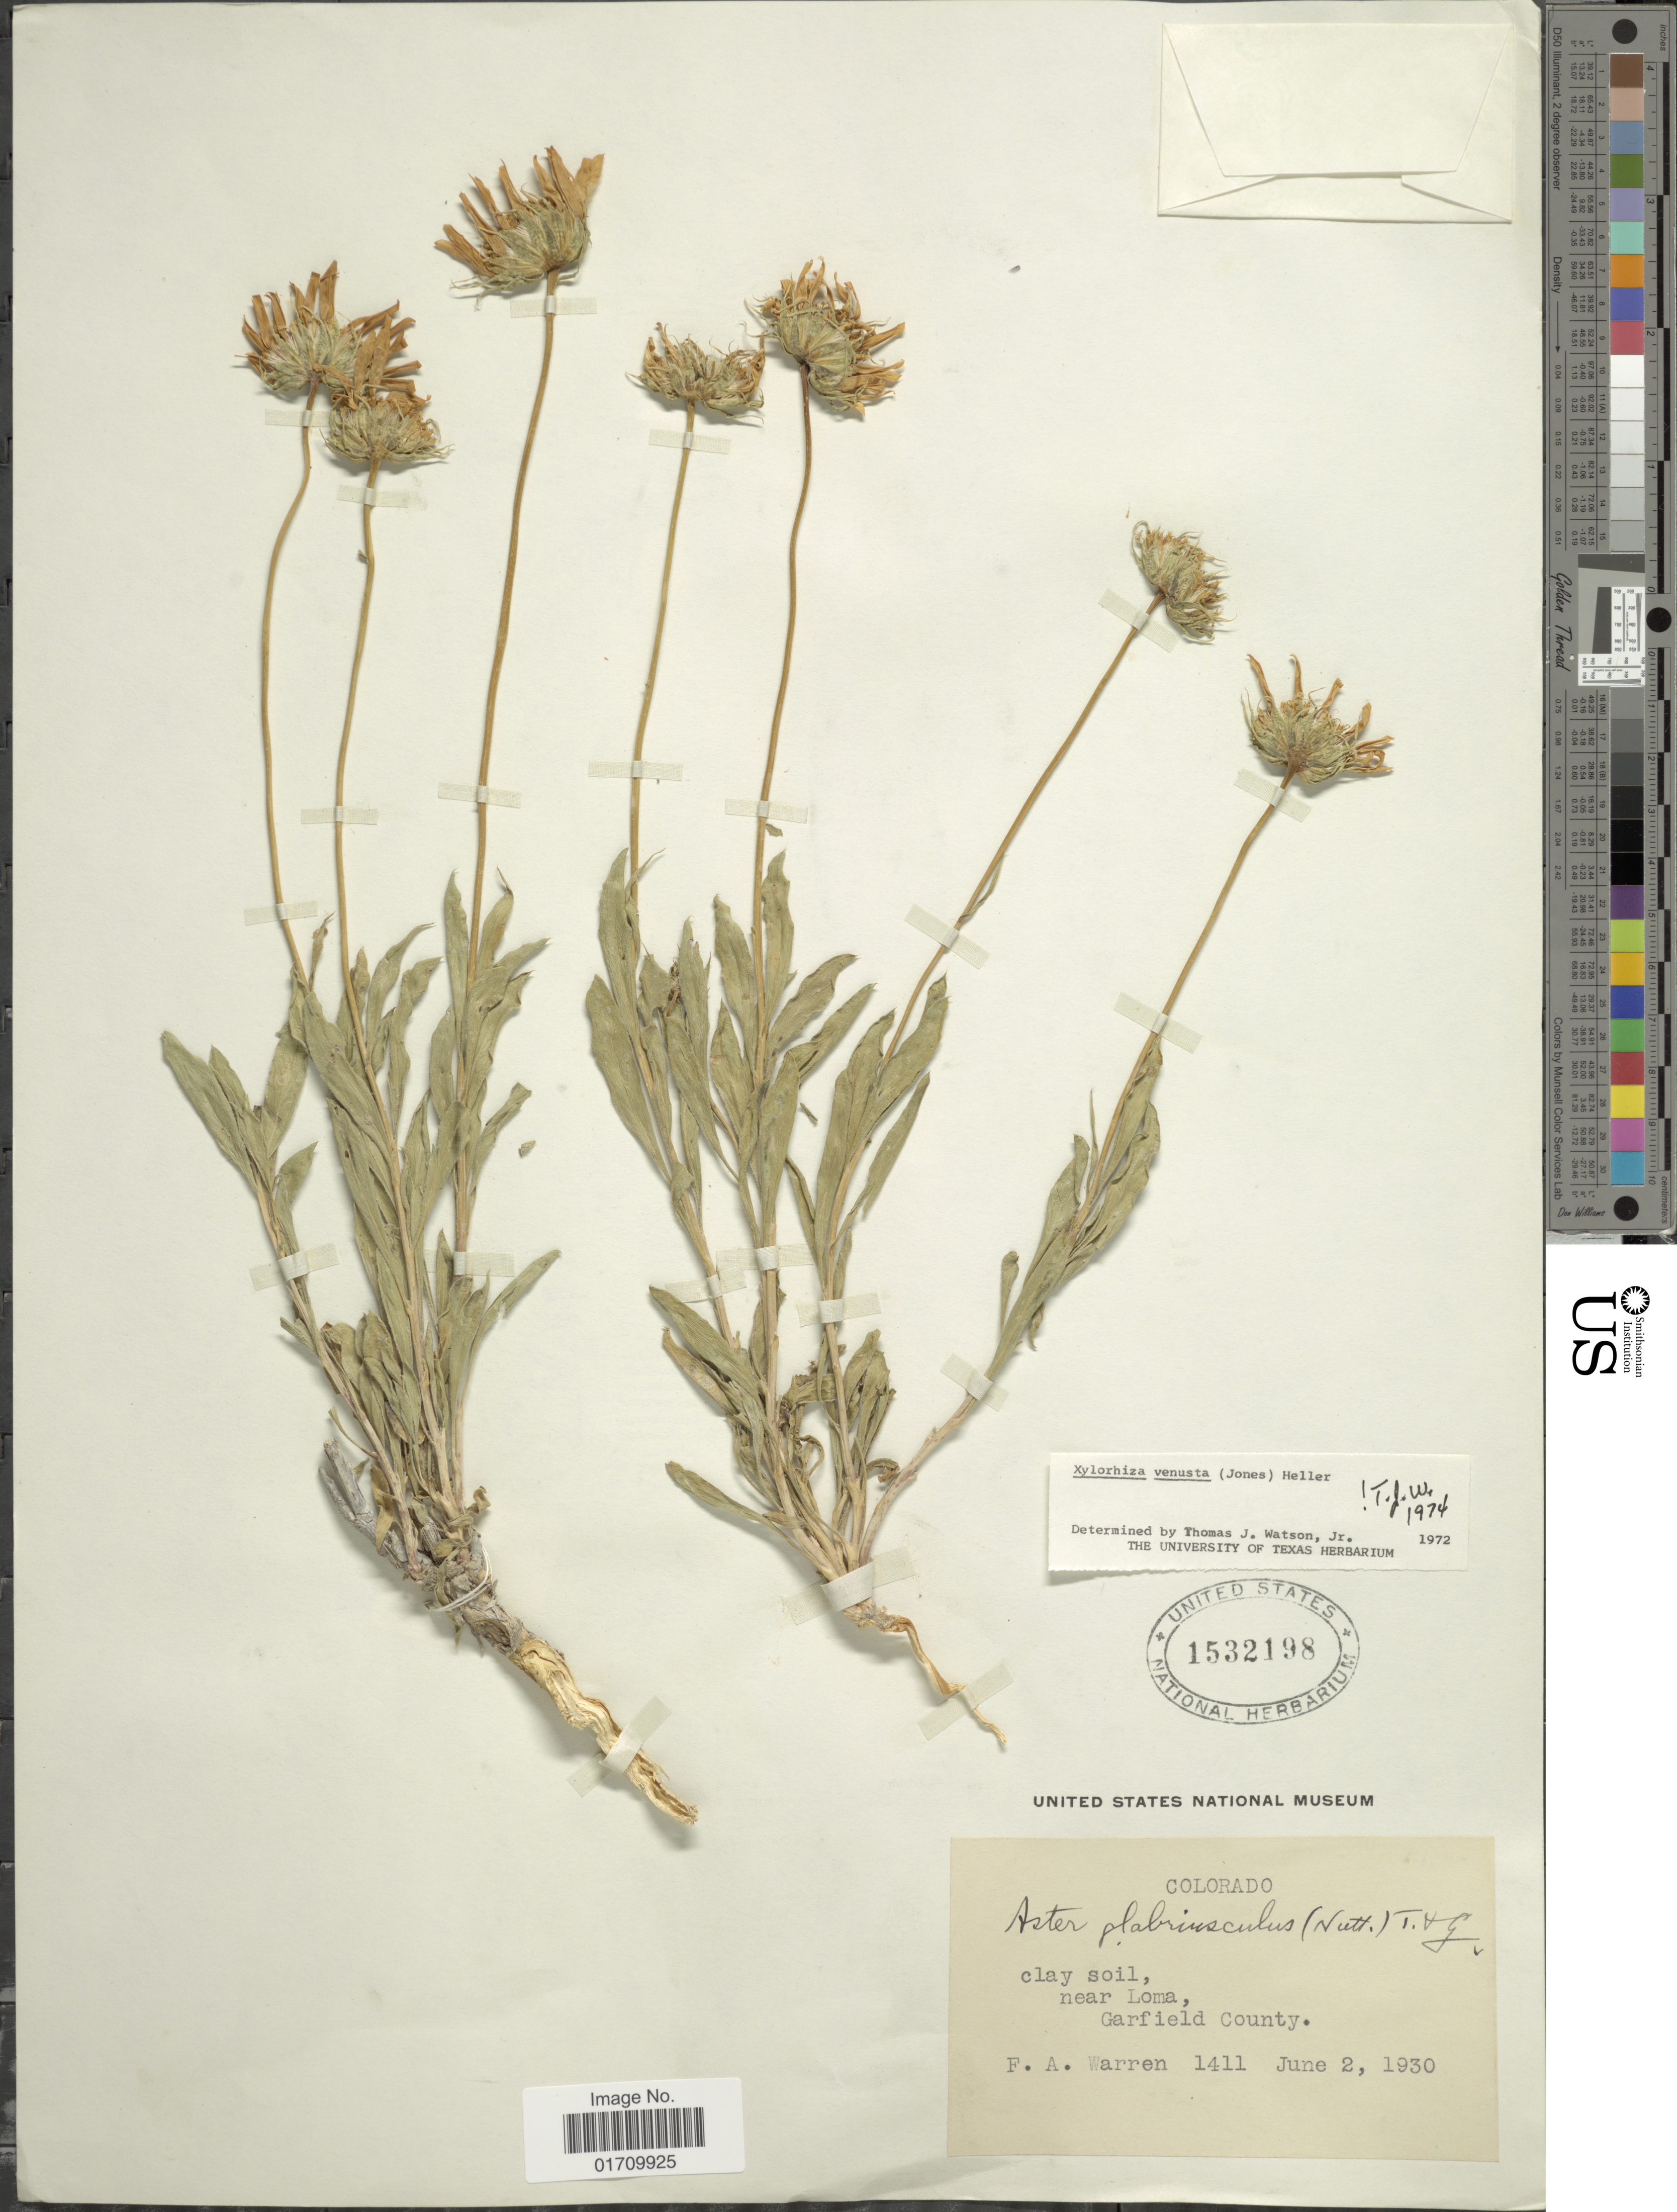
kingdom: Plantae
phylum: Tracheophyta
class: Magnoliopsida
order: Asterales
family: Asteraceae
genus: Xylorhiza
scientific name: Xylorhiza venusta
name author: (M.E. Jones) A. Heller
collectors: F. Warren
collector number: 1411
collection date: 1930-06-02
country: United States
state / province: Colorado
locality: Near Loma, Garfield County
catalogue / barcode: US 1532198